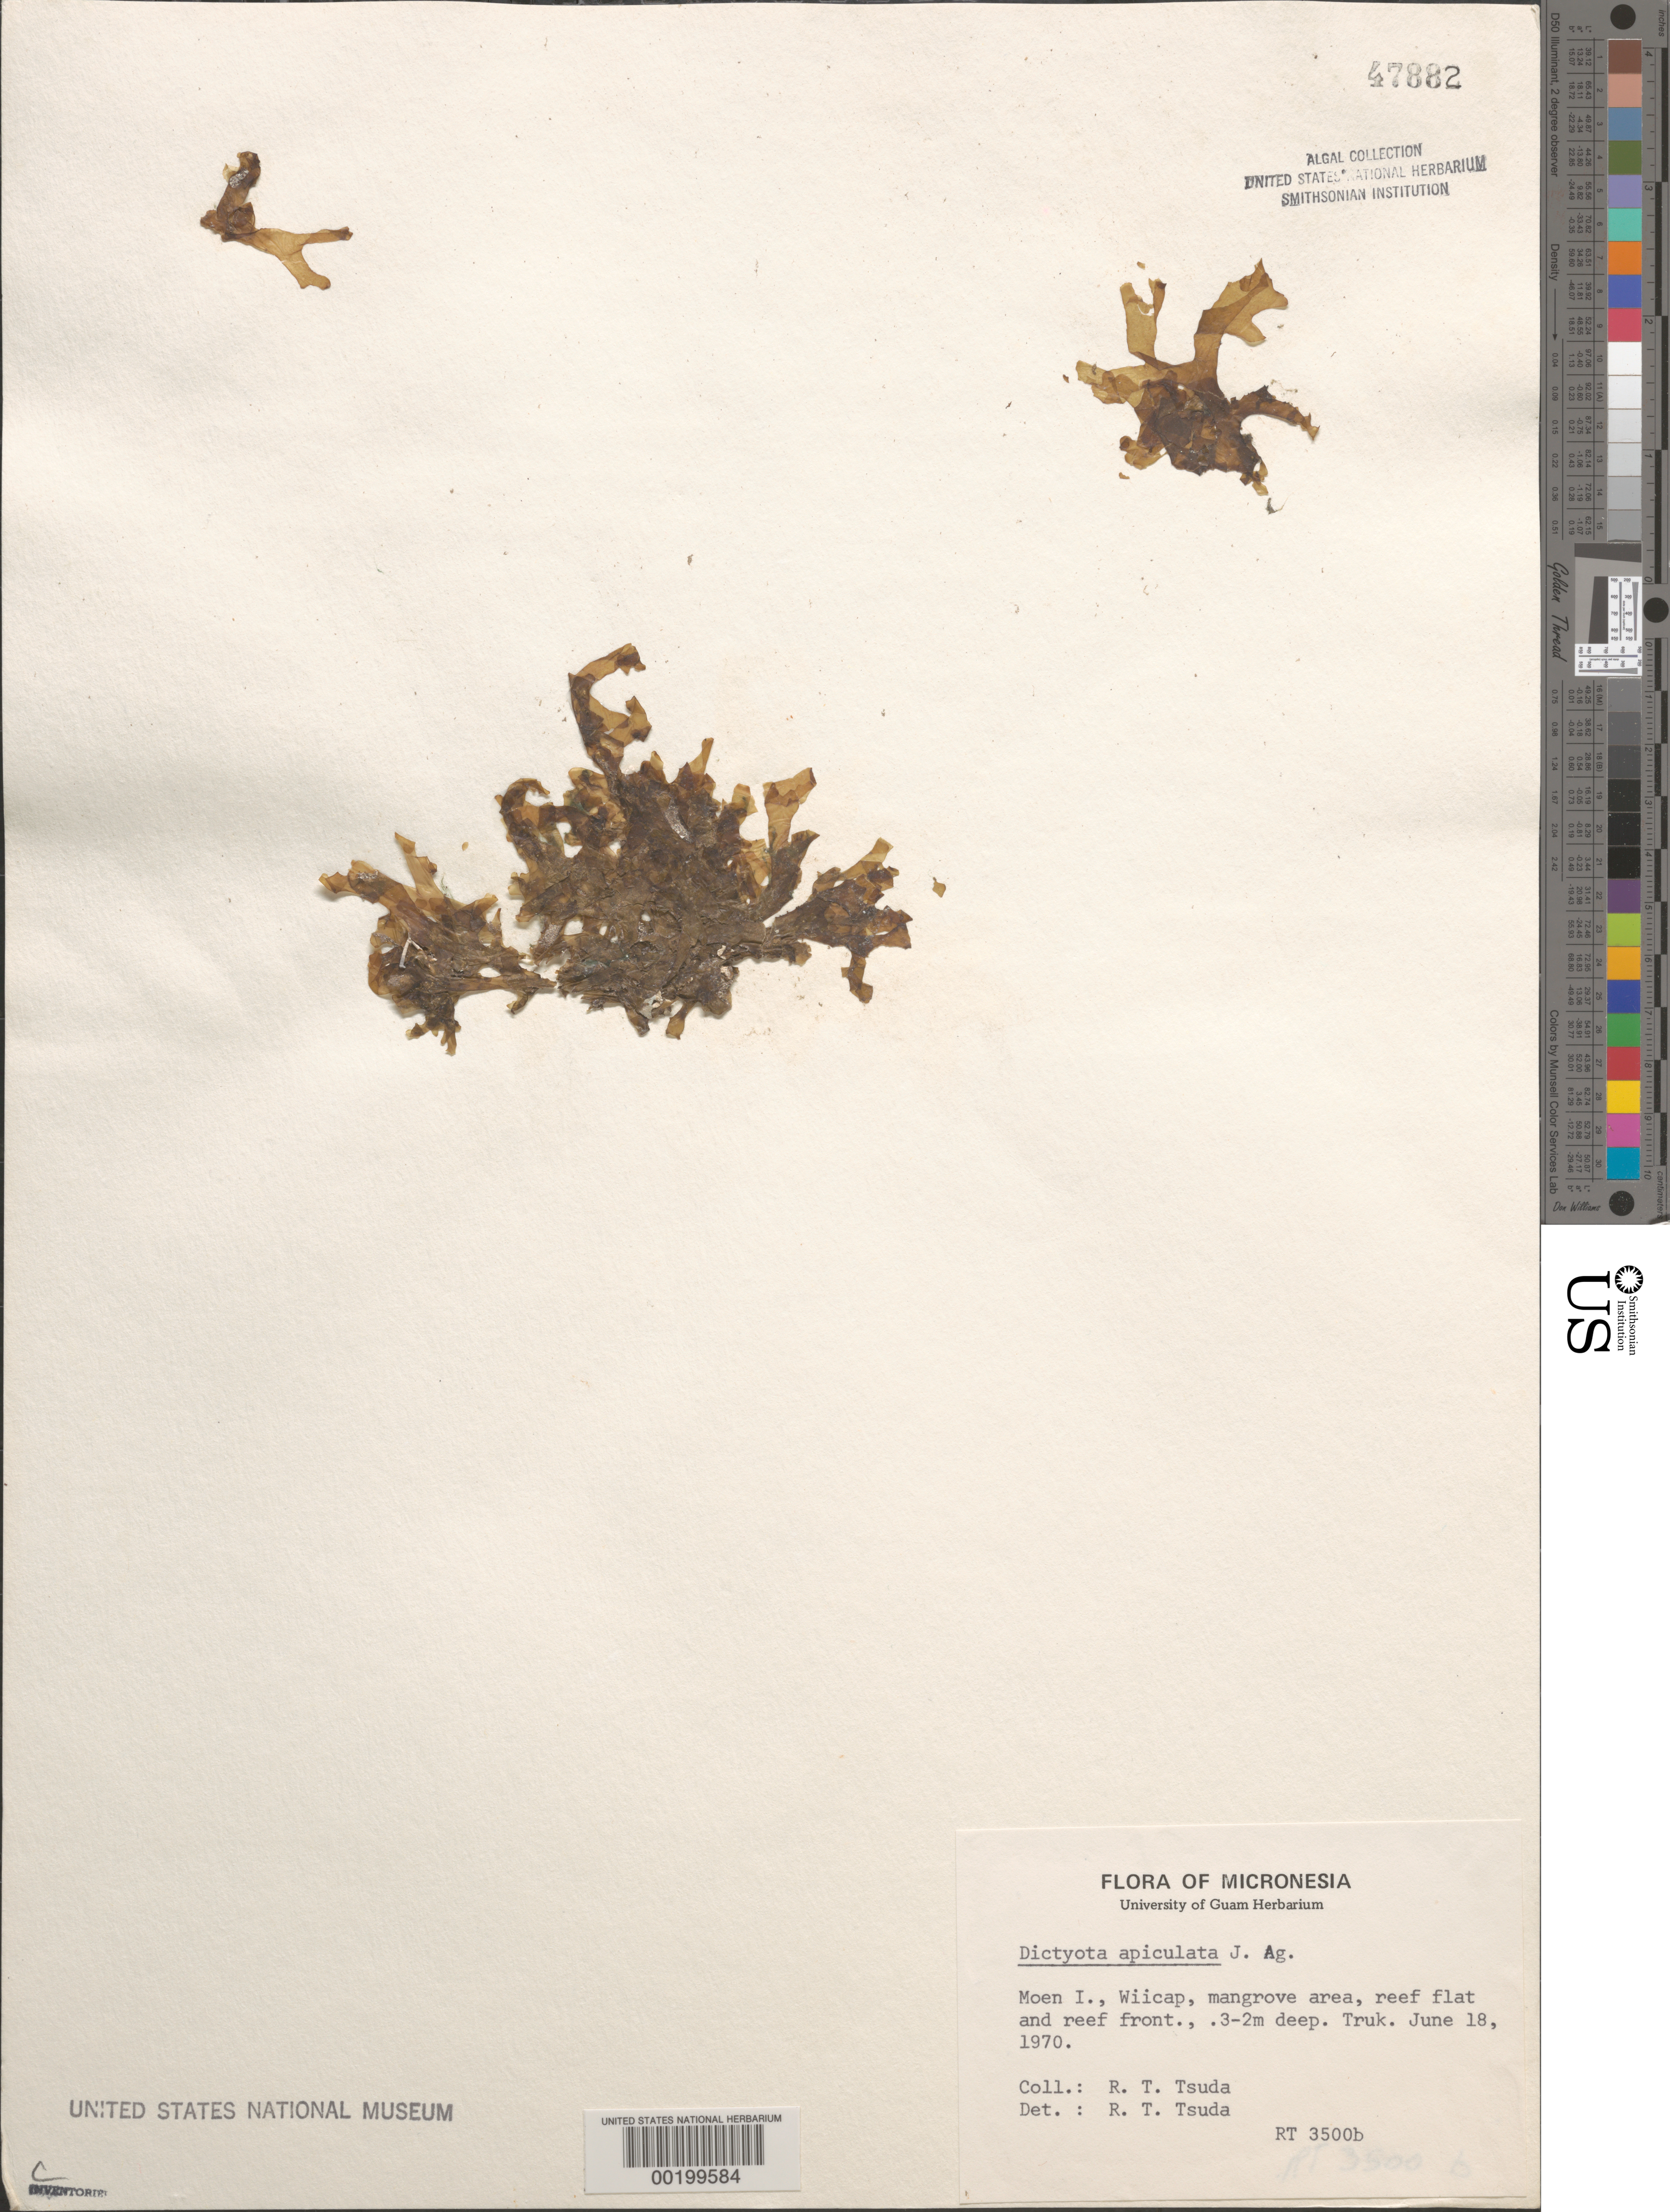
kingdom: Chromista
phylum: Ochrophyta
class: Phaeophyceae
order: Dictyotales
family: Dictyotaceae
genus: Dictyota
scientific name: Dictyota dichotoma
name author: (Huds.) J.V.Lamouroux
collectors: R. Tsuda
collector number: Rt 3500b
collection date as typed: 18 Jun 1970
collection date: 1970-06-18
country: Micronesia, Federated States of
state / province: Truk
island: Moen [Wono]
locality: Wiicap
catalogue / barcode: US 47882